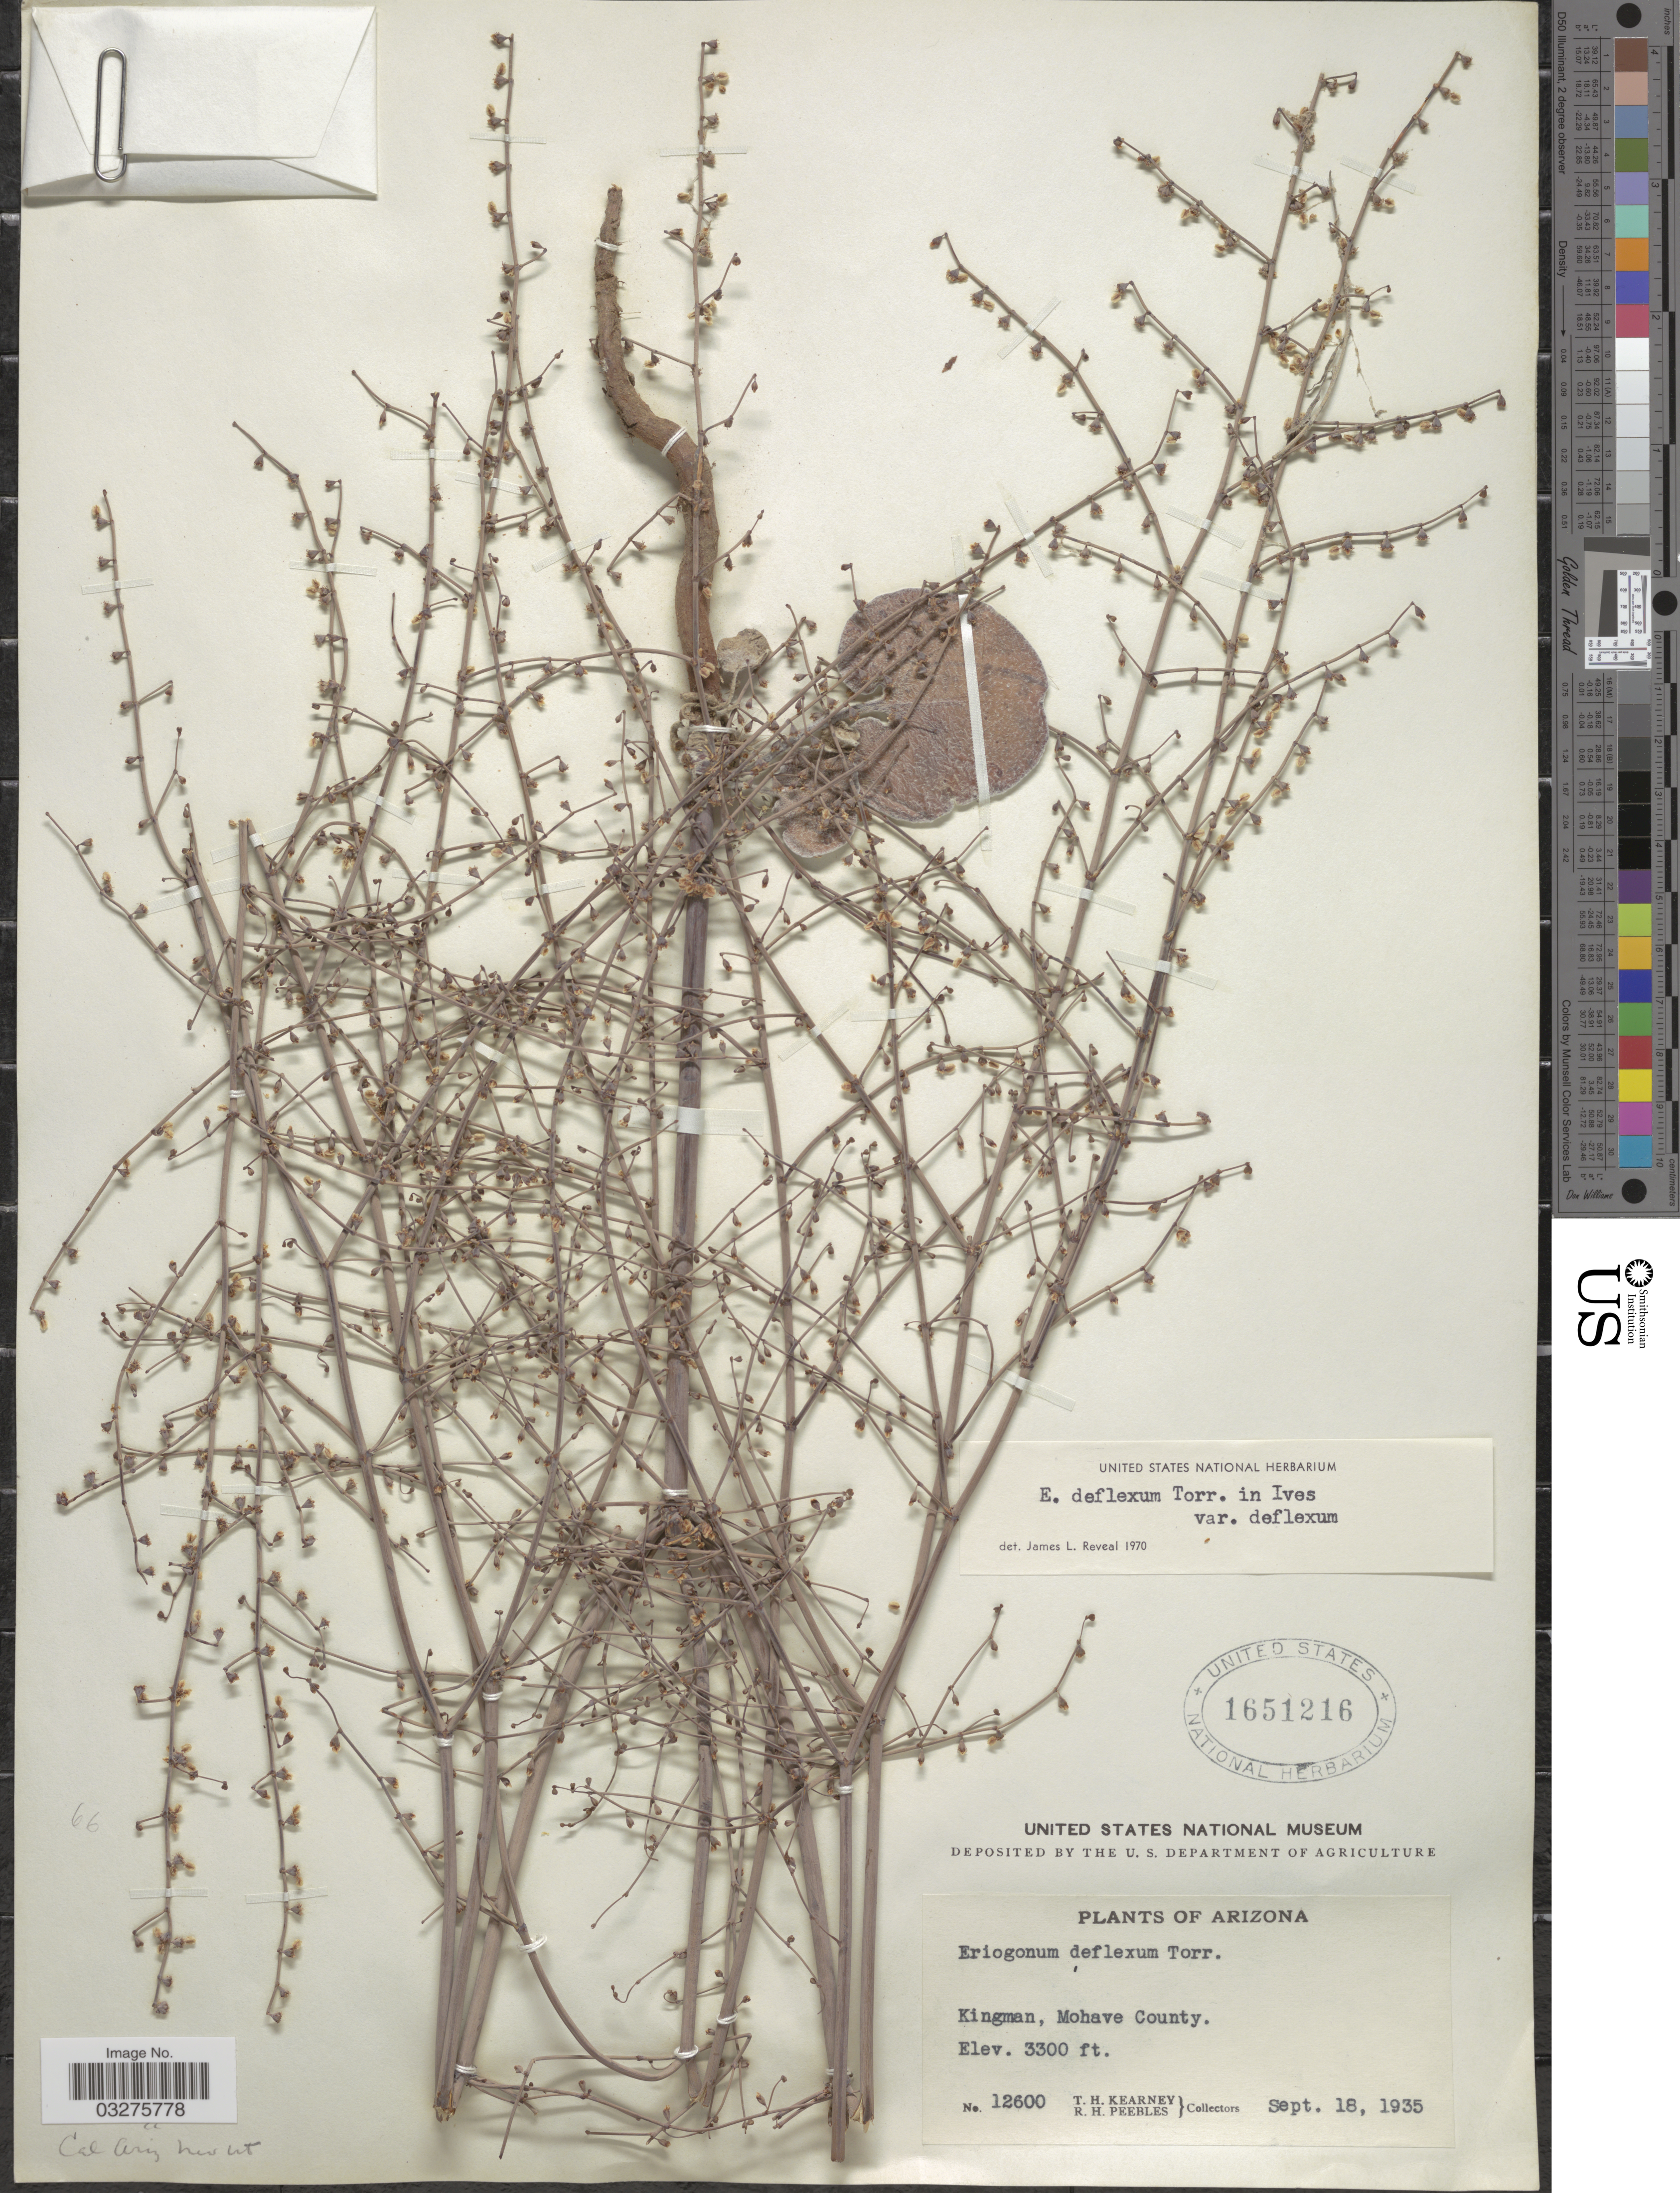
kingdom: Plantae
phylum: Tracheophyta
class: Magnoliopsida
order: Caryophyllales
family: Polygonaceae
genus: Eriogonum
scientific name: Eriogonum deflexum var. deflexum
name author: Torr. in Ives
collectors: T. H. Kearney & R. H. Peebles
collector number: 12600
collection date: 1935-09-18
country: United States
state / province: Arizona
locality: Kingman, Mohave County.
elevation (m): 1006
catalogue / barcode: US 1651216